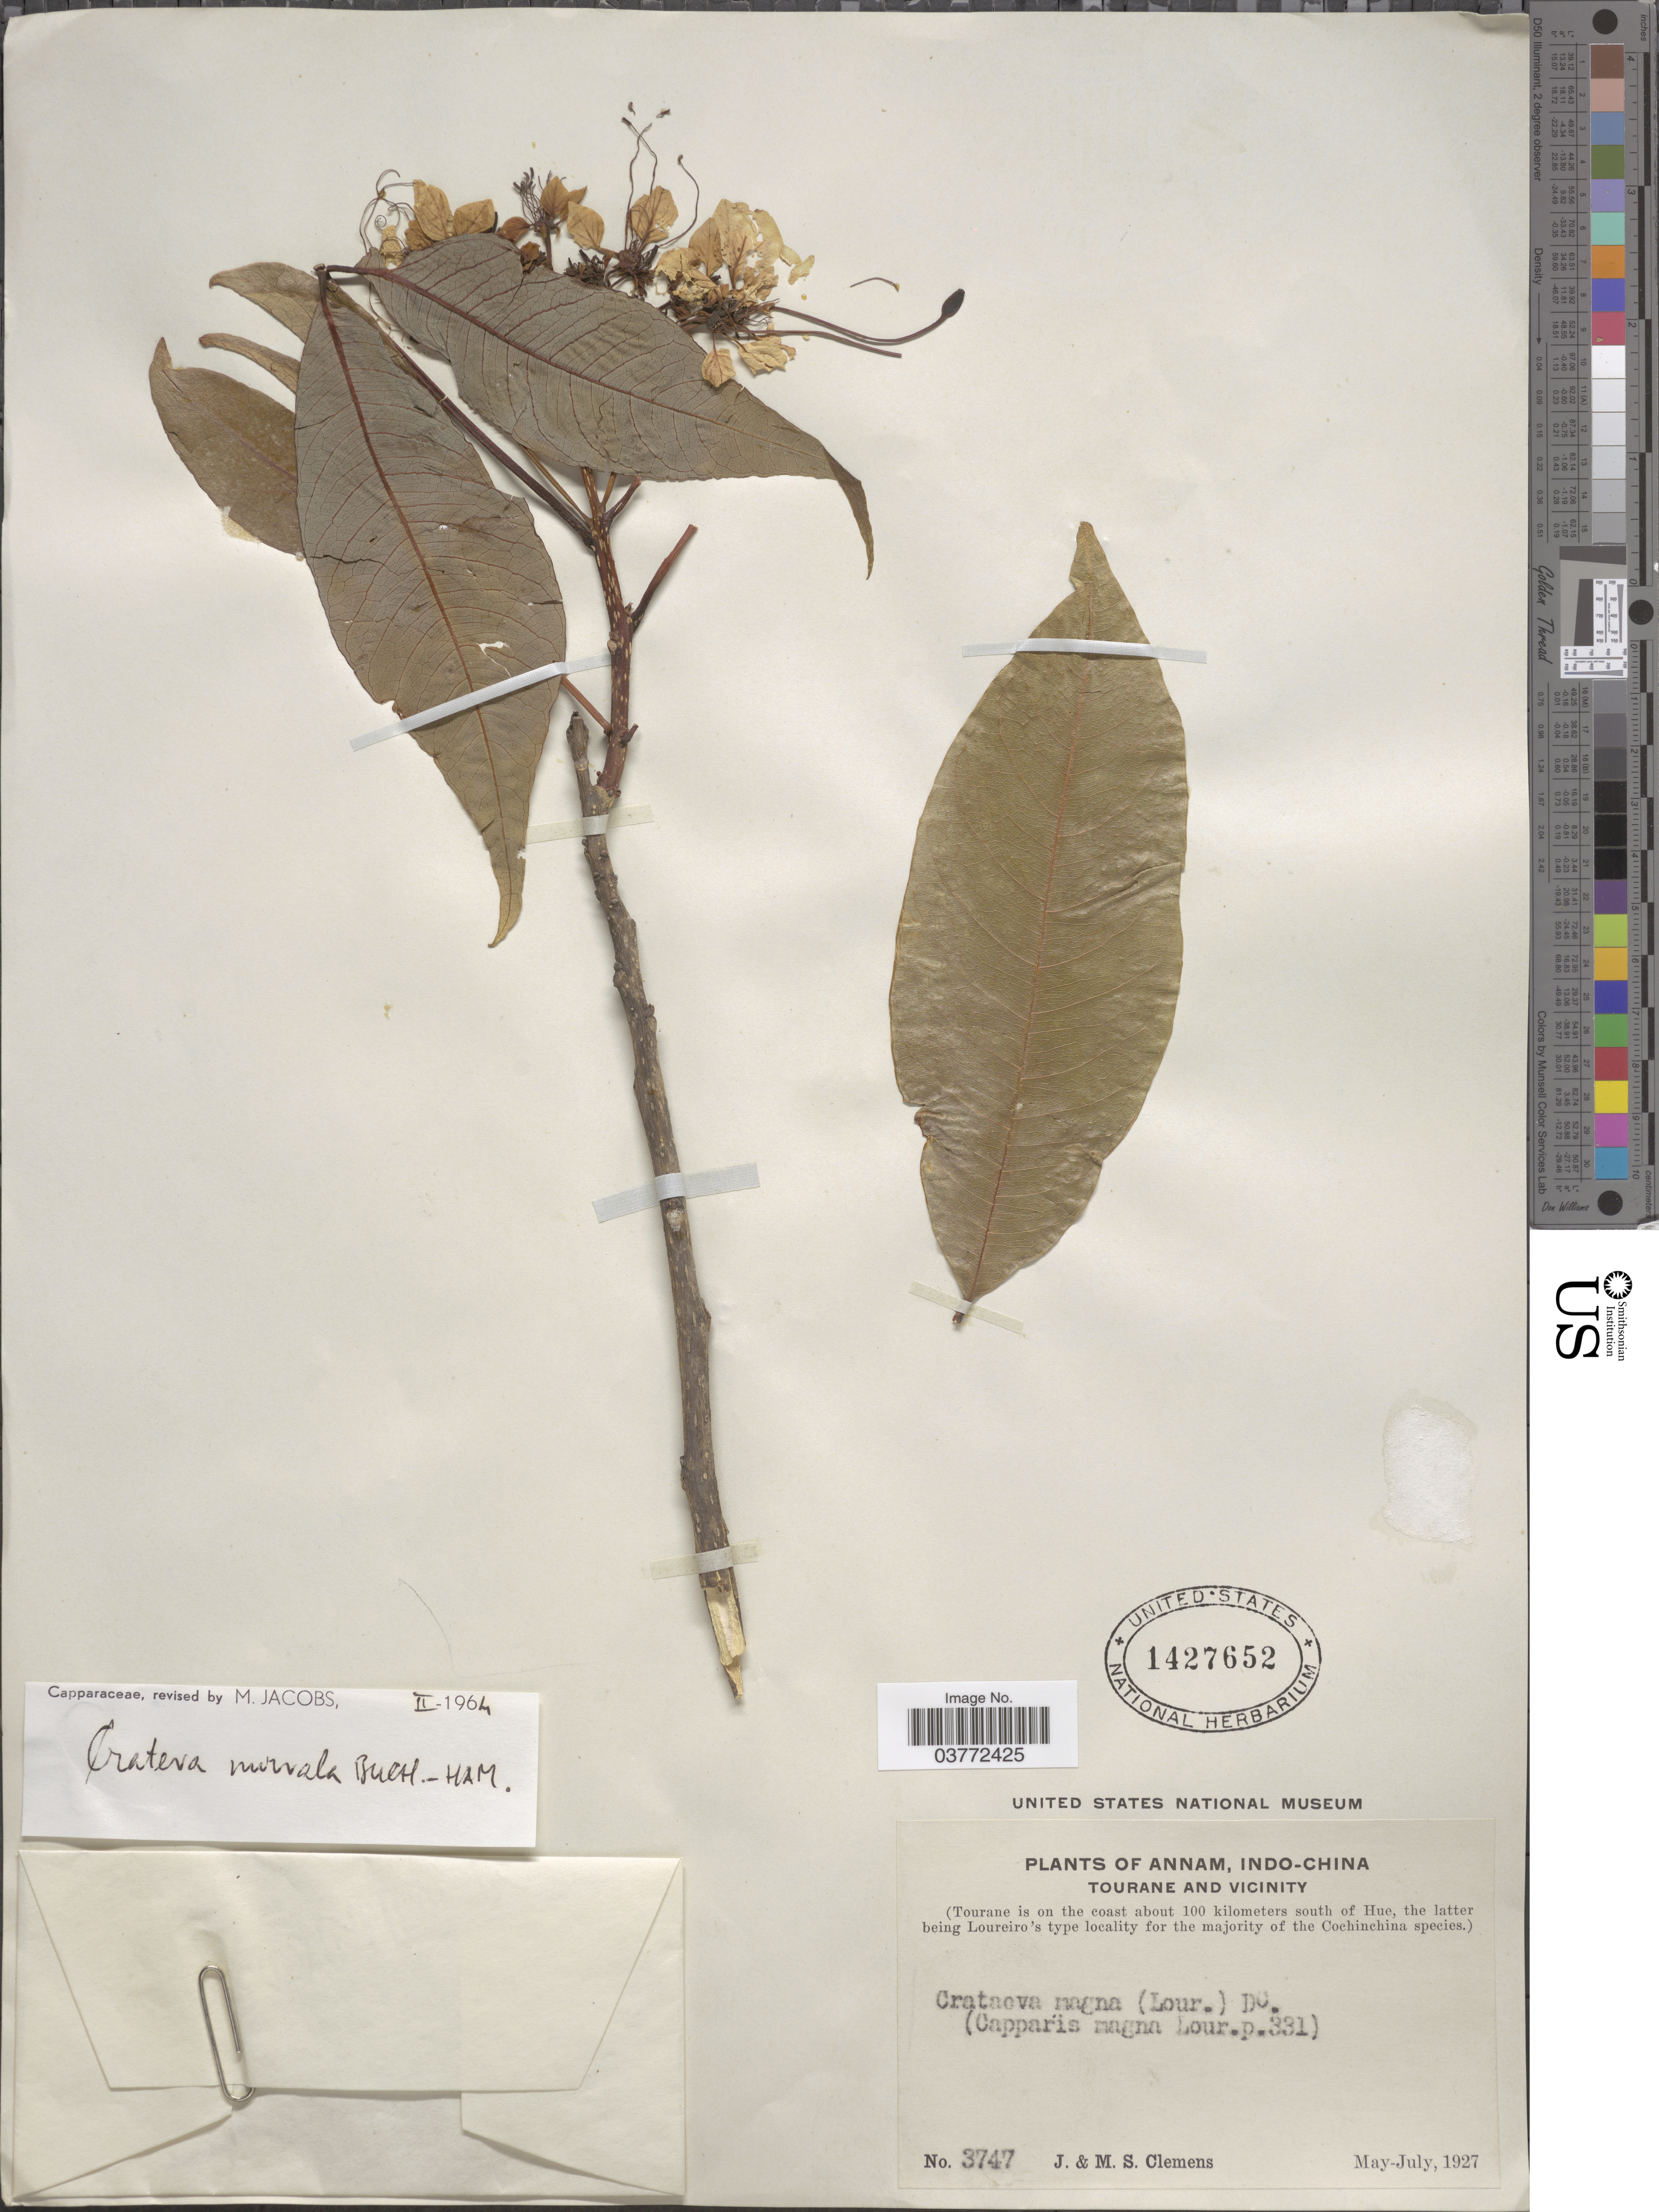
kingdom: Plantae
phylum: Tracheophyta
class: Magnoliopsida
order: Brassicales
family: Capparaceae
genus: Crateva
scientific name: Crateva nurvala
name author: Buch.-Ham.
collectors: J. Clemens & M. S. Clemens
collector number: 3747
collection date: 1927-05/1927-07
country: Vietnam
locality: Annam, Indo-China, Tourane and Vicinity. (Tourane is on the coast about 100 kilometers south of Hue).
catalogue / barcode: US 1427652